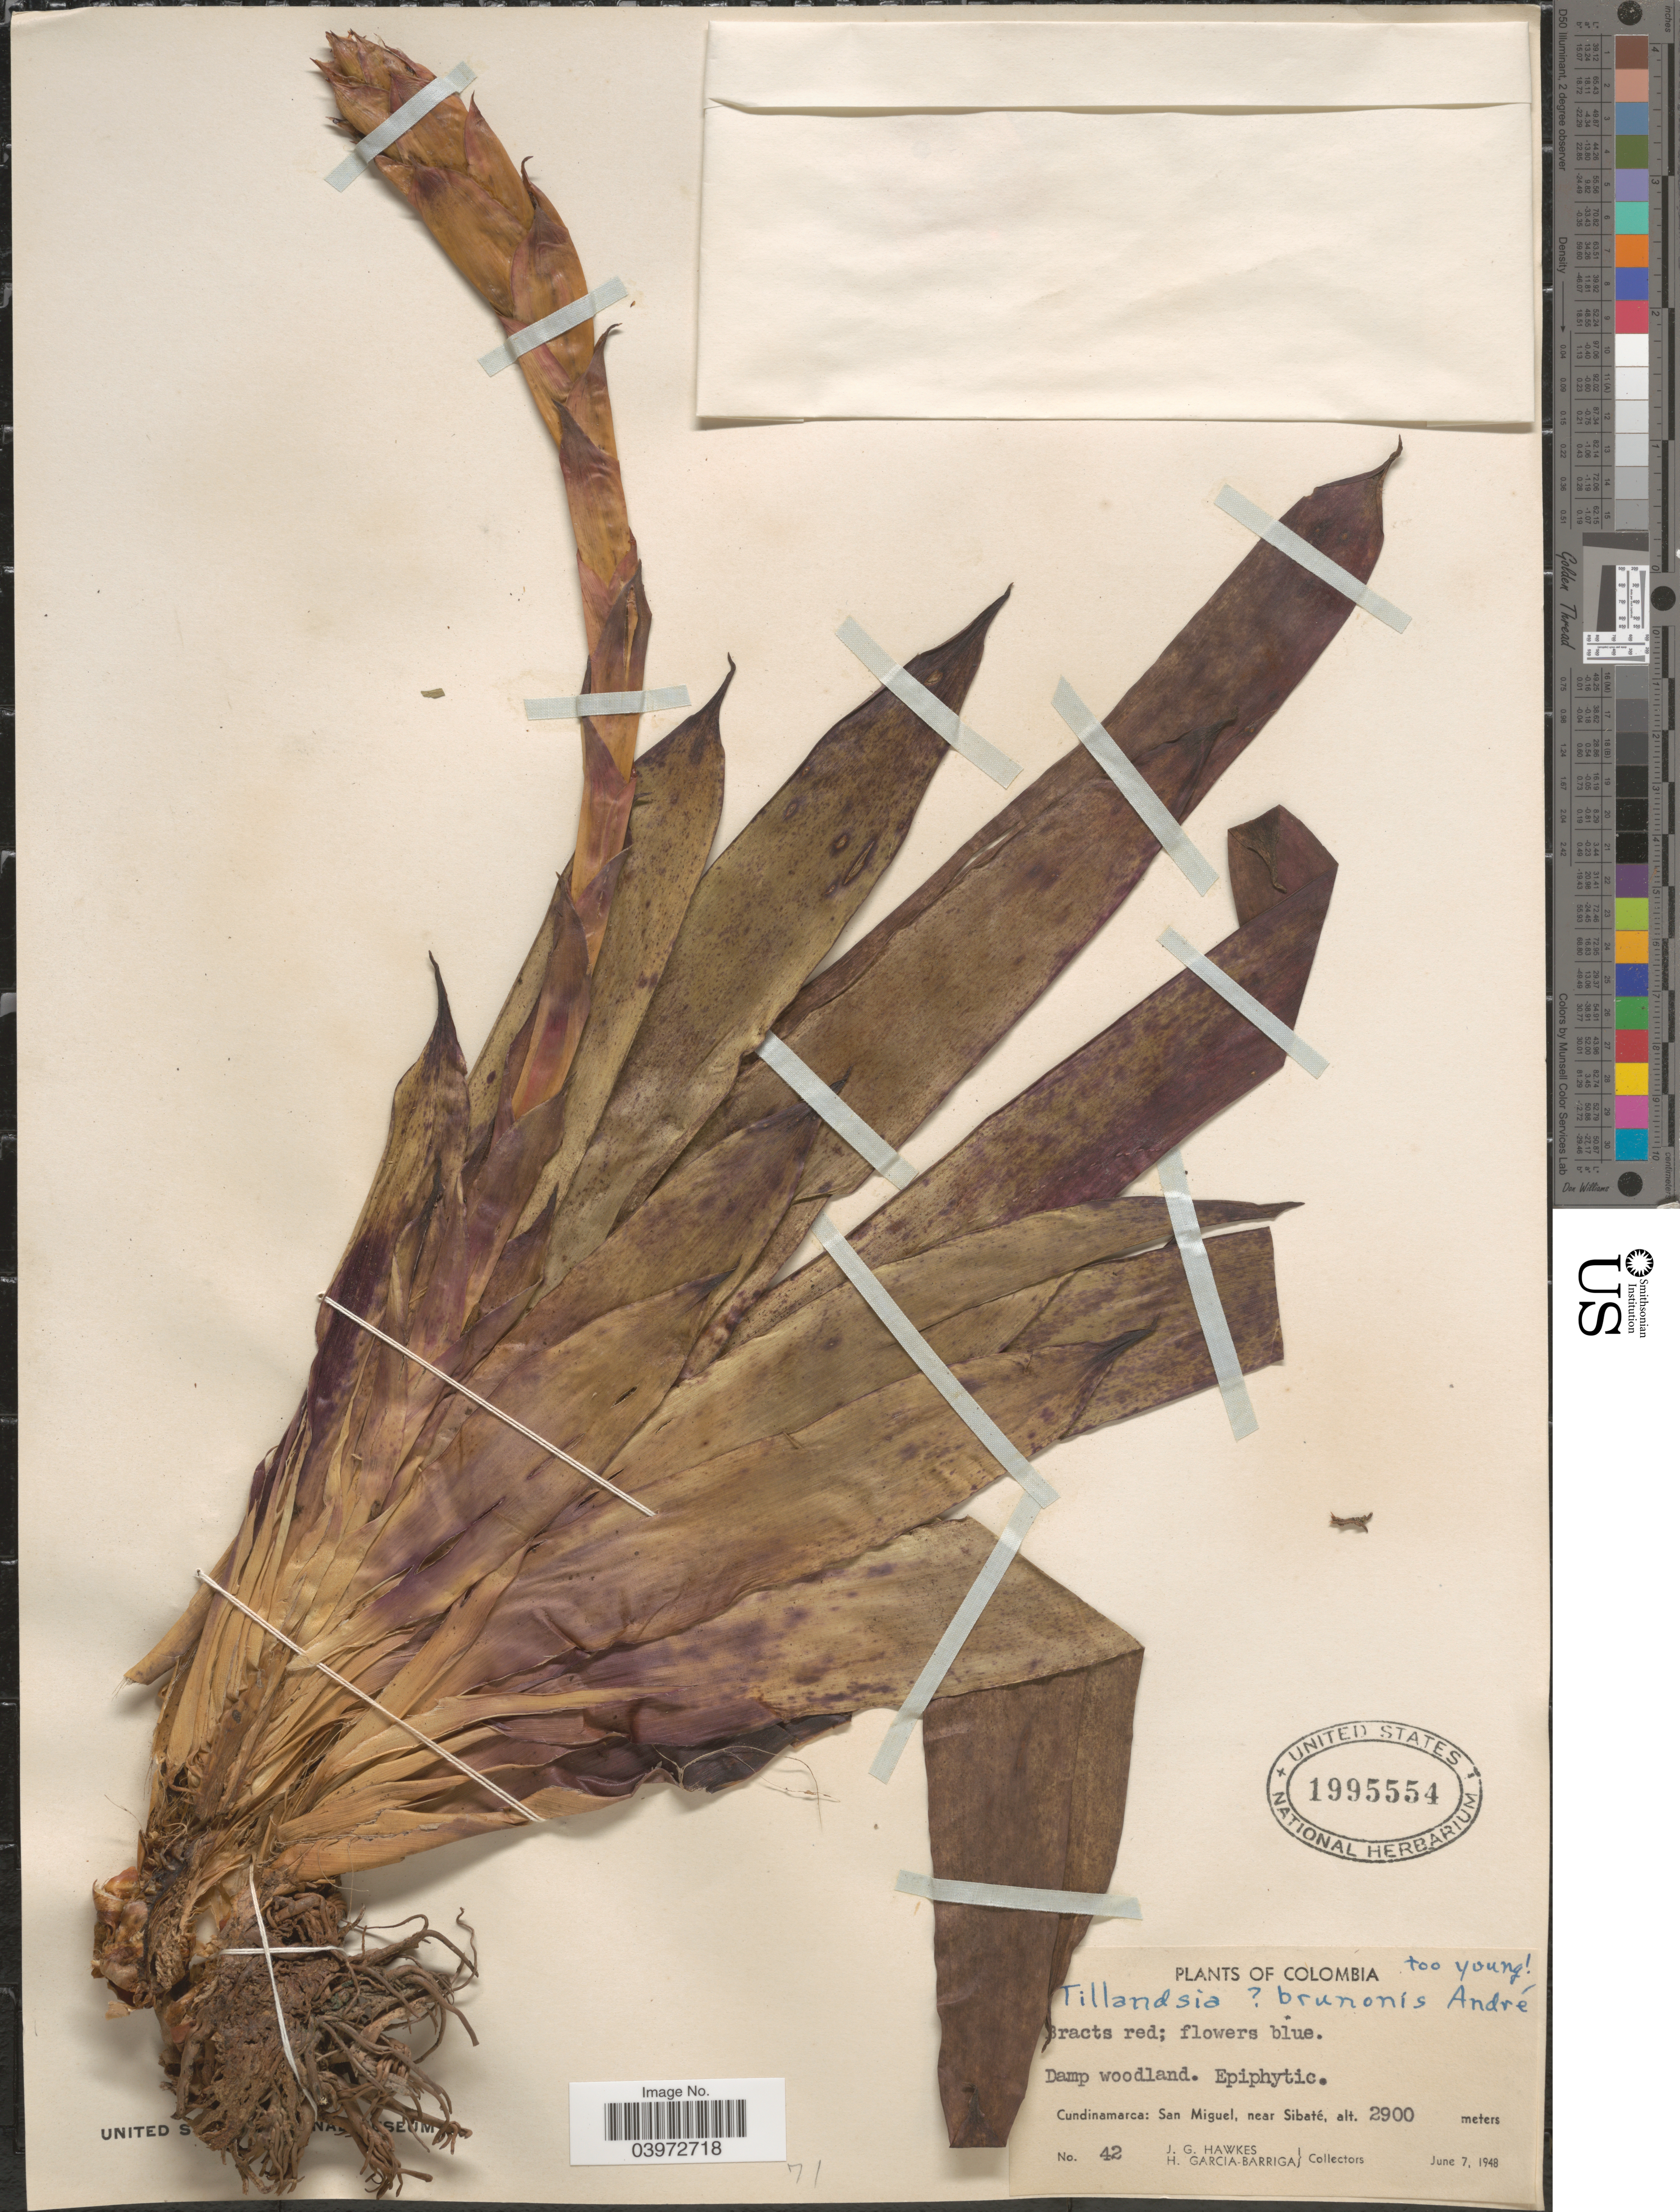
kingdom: Plantae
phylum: Tracheophyta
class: Liliopsida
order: Poales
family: Bromeliaceae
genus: Tillandsia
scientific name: Tillandsia brunonis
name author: André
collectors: J. Hawkes & H. García Barriga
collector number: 42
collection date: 1948-06-07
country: Colombia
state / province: Cundinamarca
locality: San Miguel, near Sibaté.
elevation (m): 2900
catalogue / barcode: US 1995554